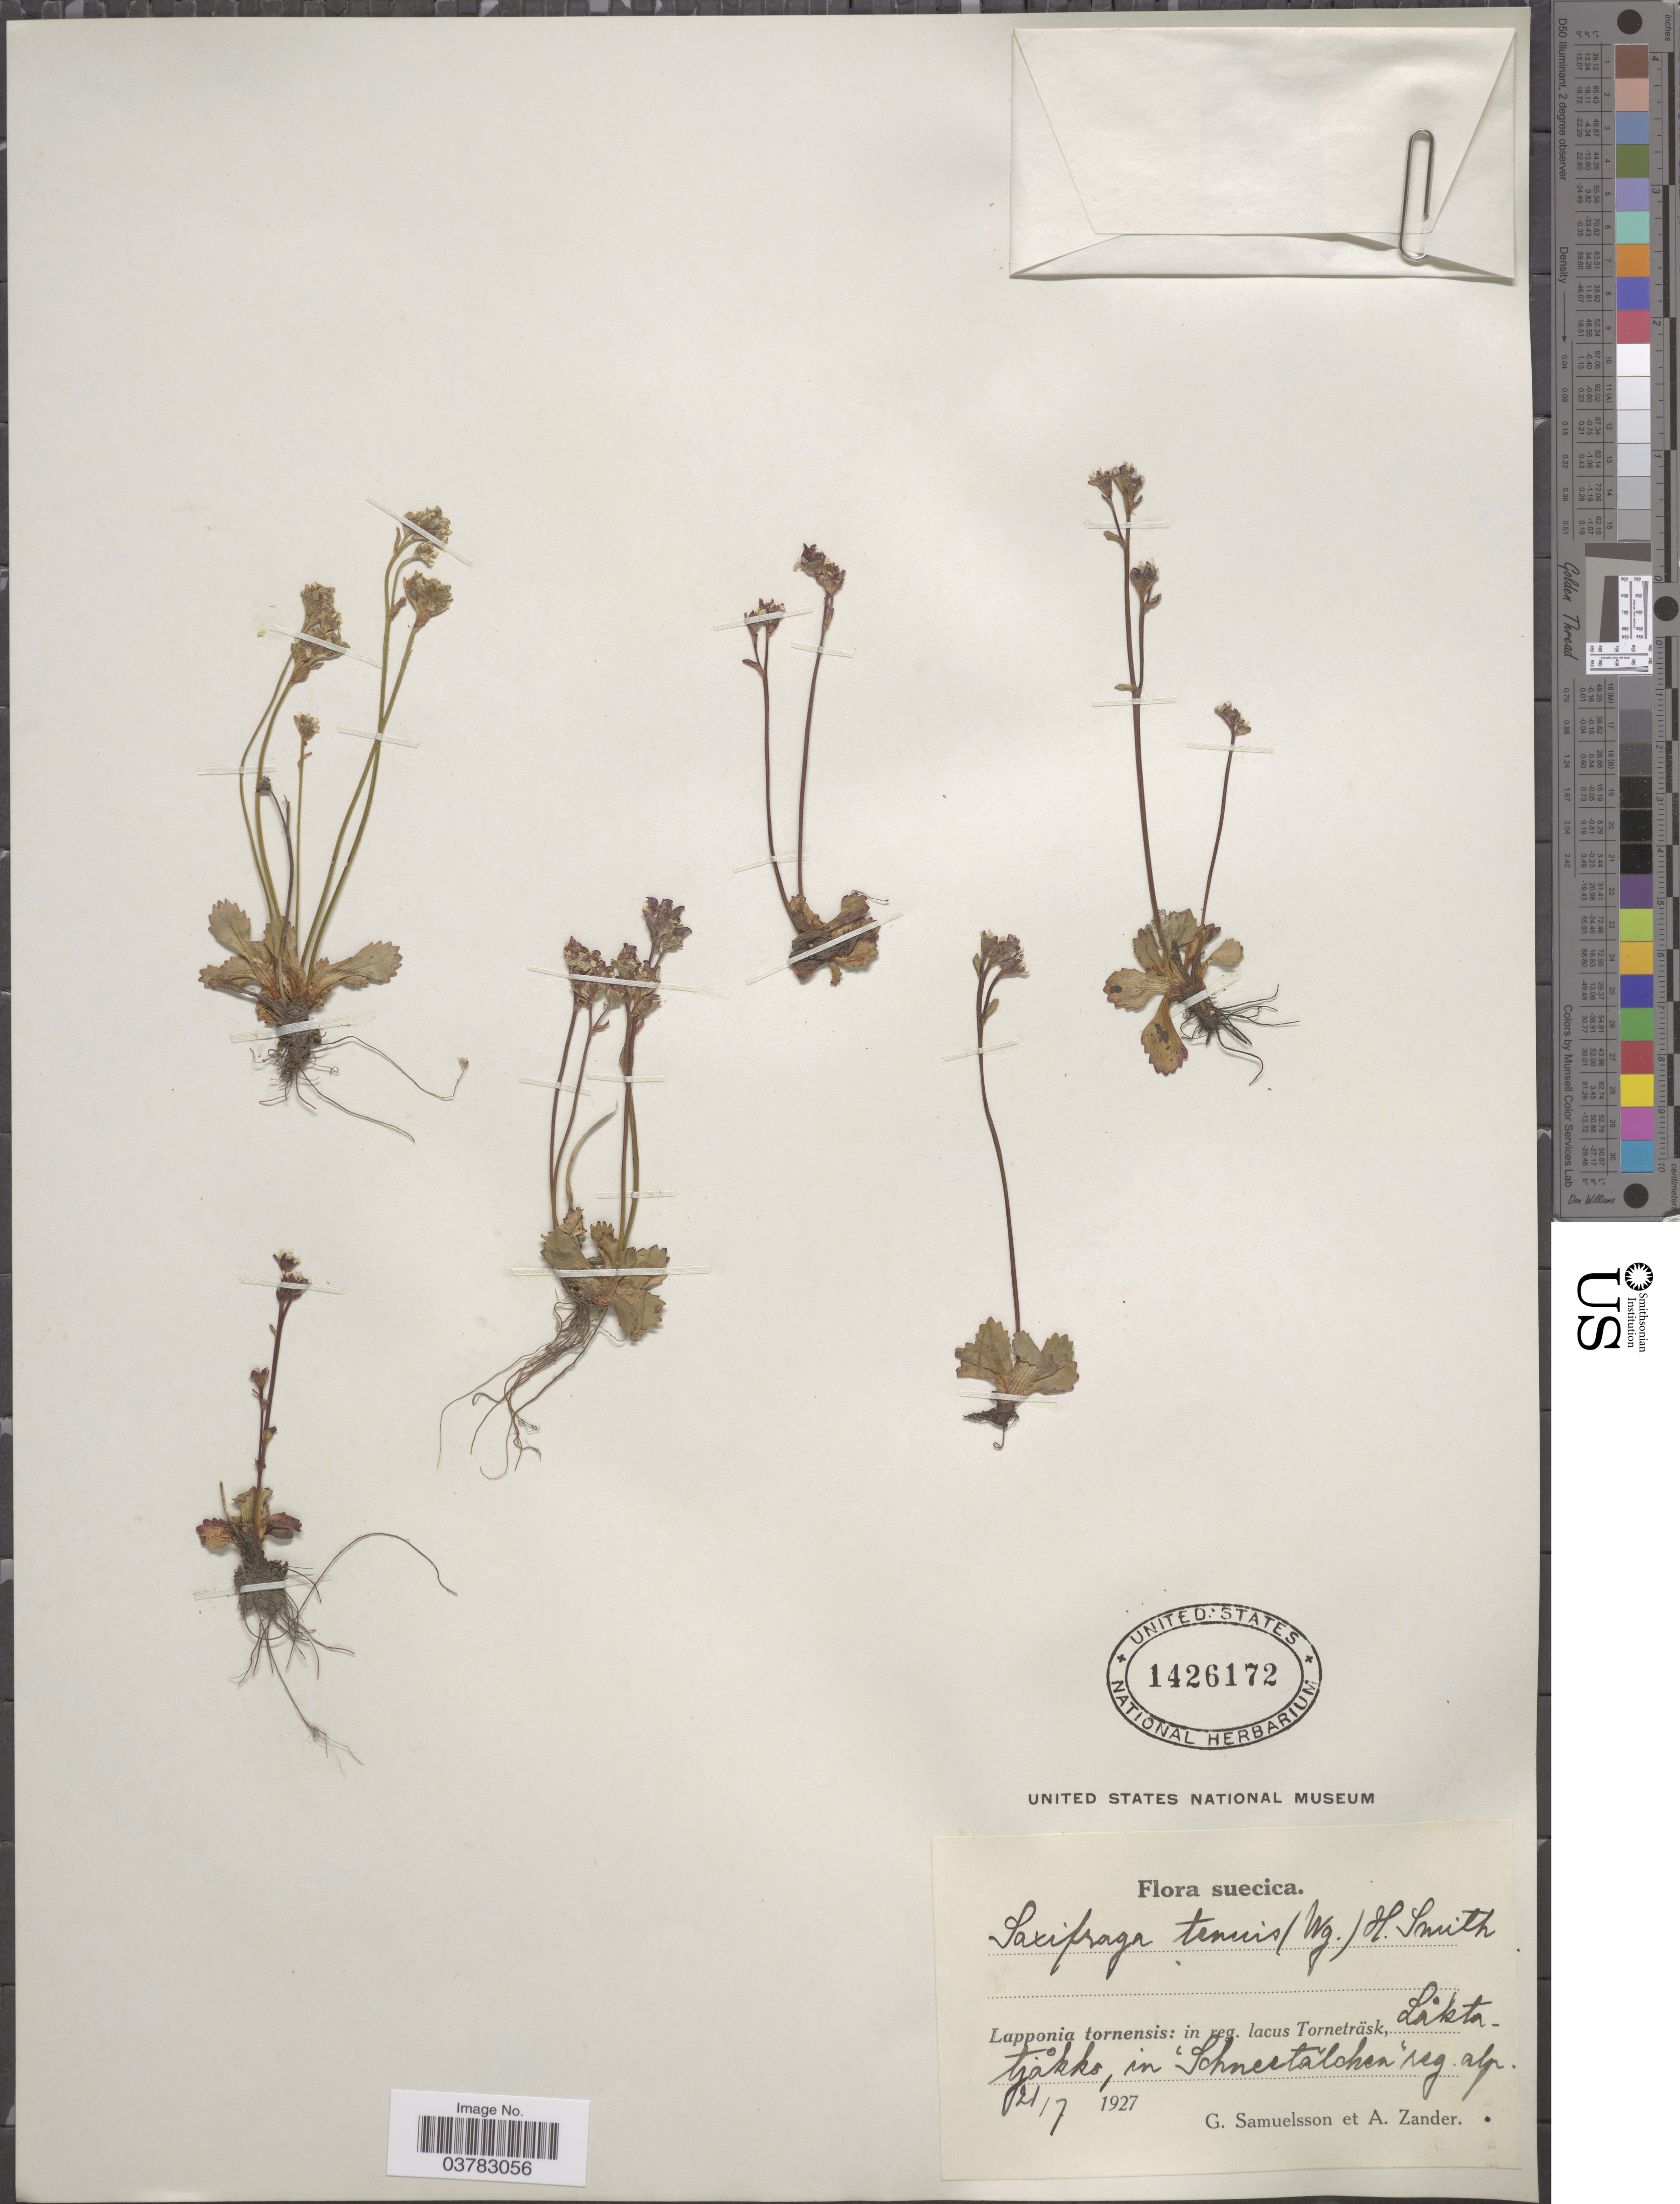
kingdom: Plantae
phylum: Tracheophyta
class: Magnoliopsida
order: Saxifragales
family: Saxifragaceae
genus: Saxifraga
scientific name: Saxifraga tenuis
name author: (Wahlenb.) Harry Sm. ex Lindm.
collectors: G. Samuelsson & A. Zander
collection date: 1927-07-21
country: Sweden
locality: Suecica. Lapponia tornensis: in reg. lacus Torneträsk, Låktatjåkko, in Schneetalchen reg. alp.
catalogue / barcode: US 1426172